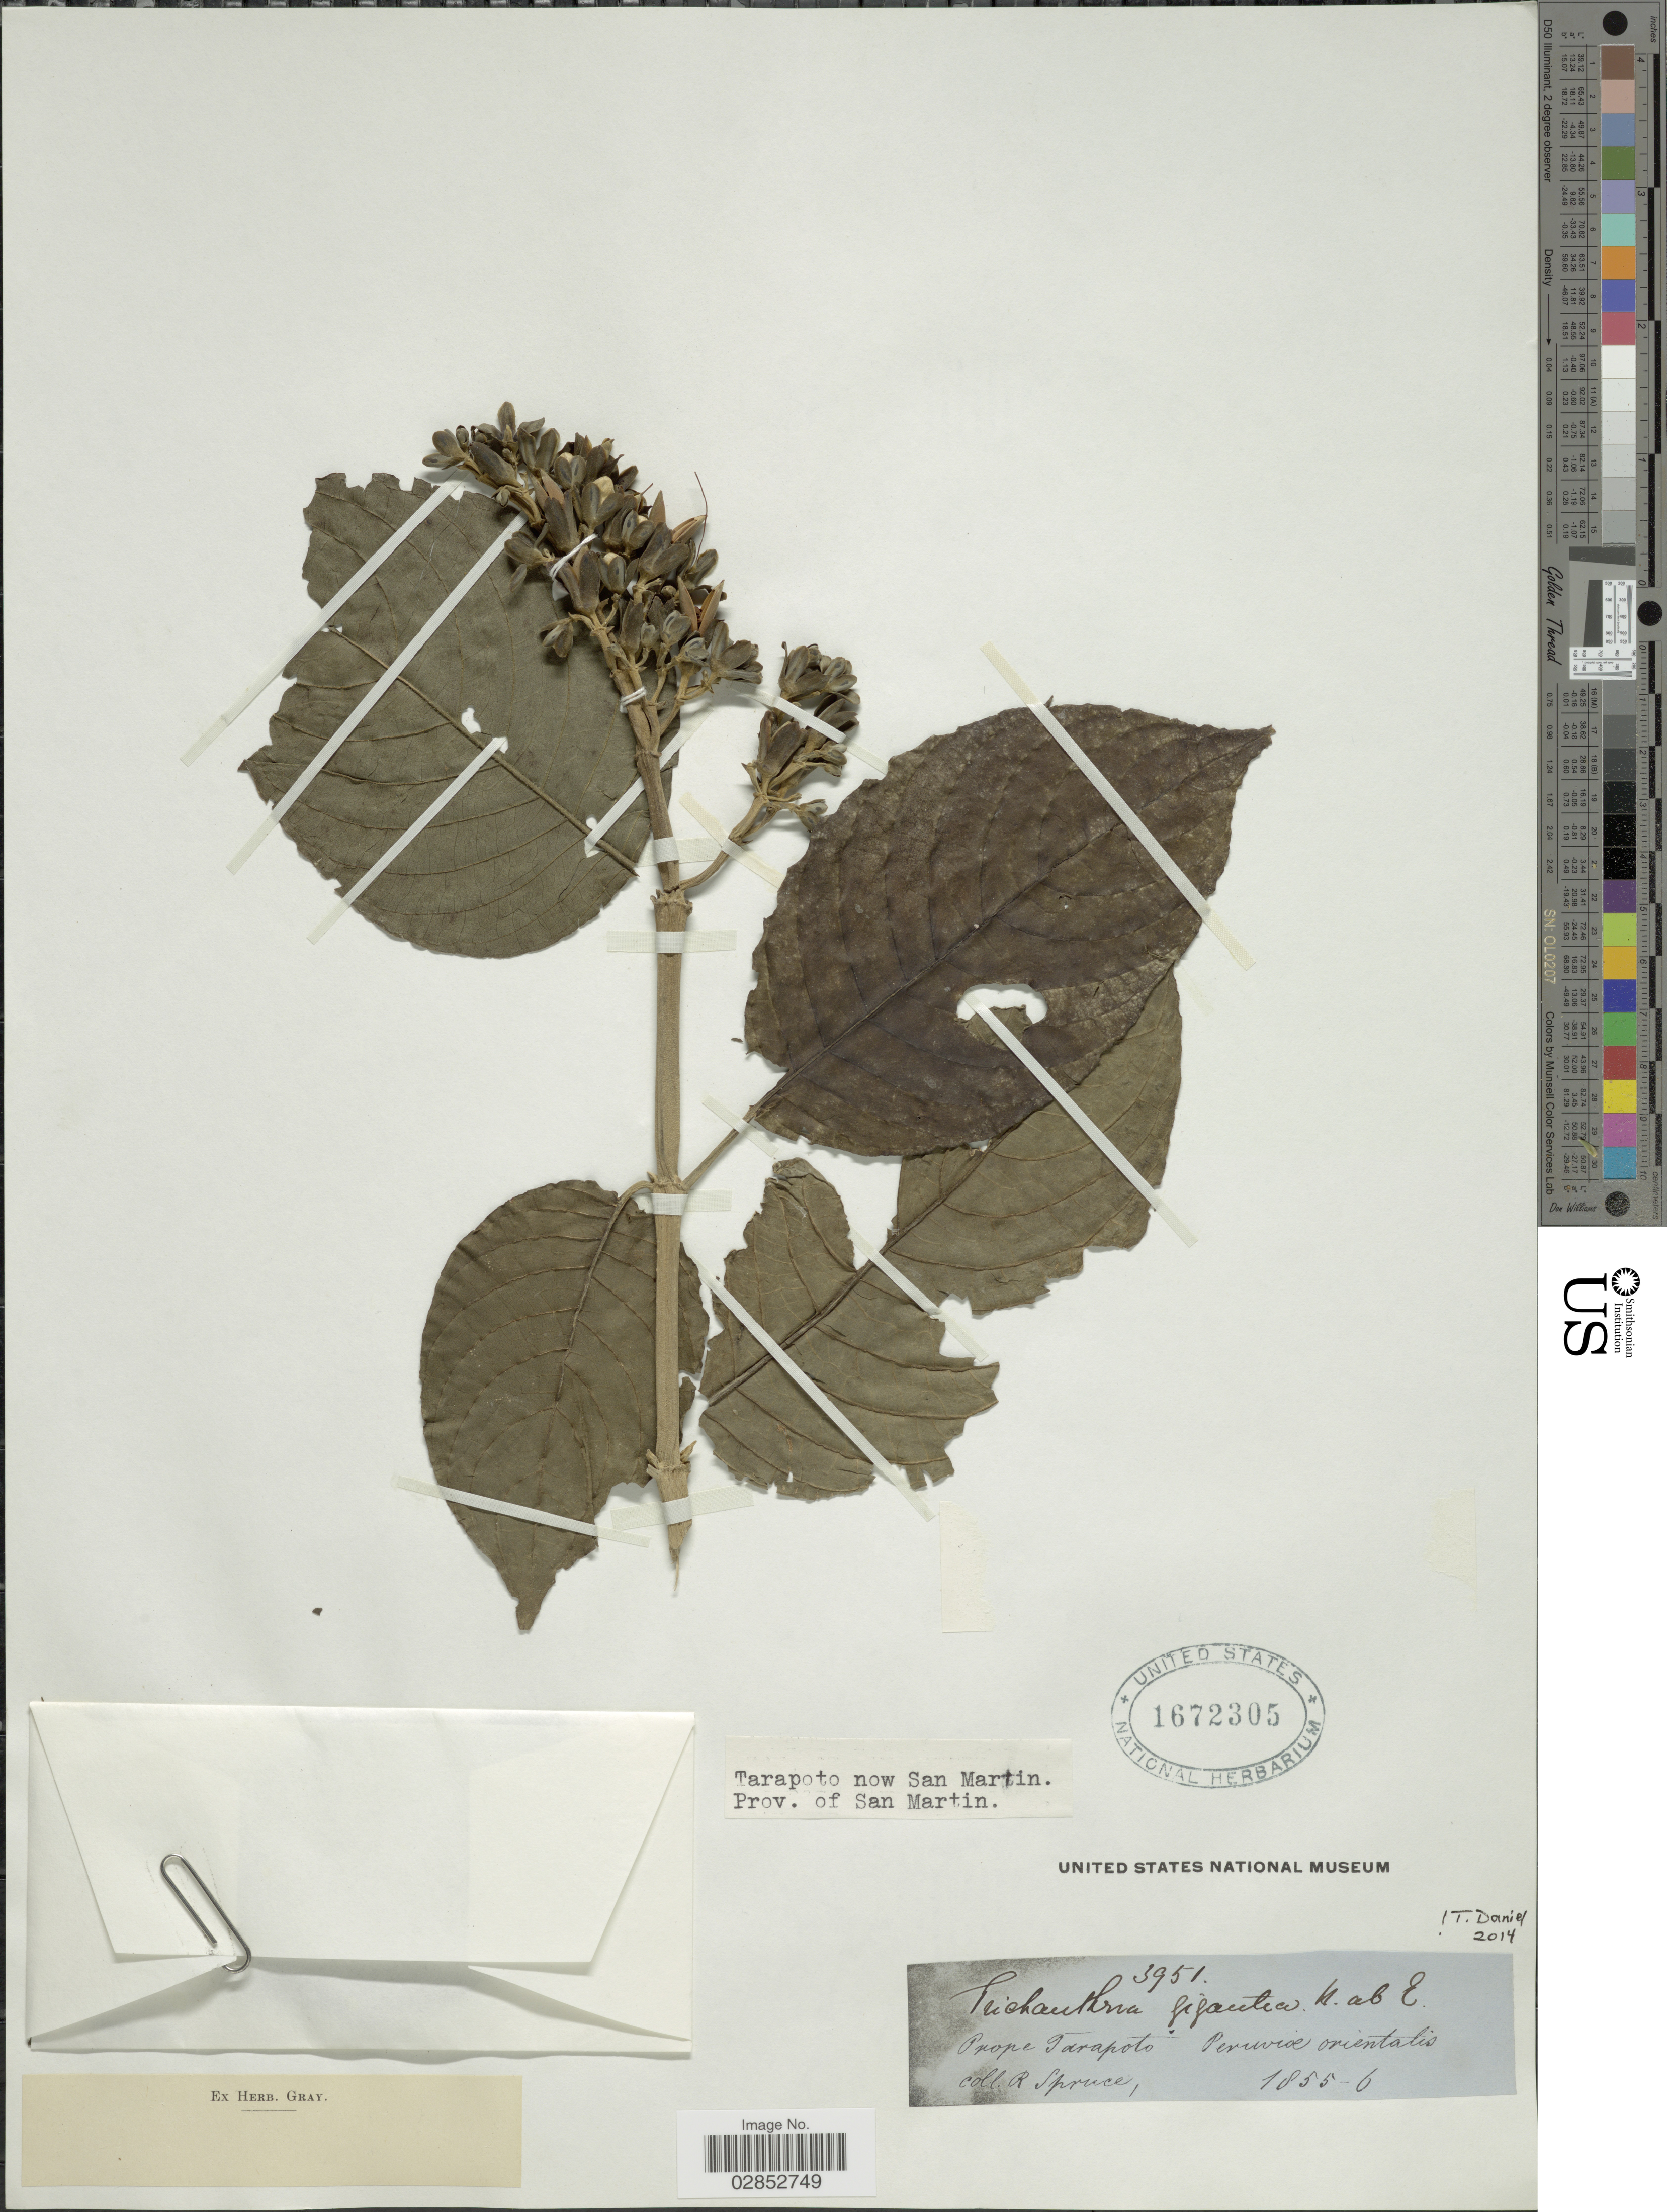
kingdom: Plantae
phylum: Tracheophyta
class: Magnoliopsida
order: Lamiales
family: Acanthaceae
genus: Trichanthera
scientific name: Trichanthera gigantea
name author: (Bonpl.) Nees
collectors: R. Spruce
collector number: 3951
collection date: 1855/1856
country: Peru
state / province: San Martín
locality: Tarapoto now San Martin. Prope Tarapoto. Peruviae orientalis.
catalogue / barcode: US 1672305